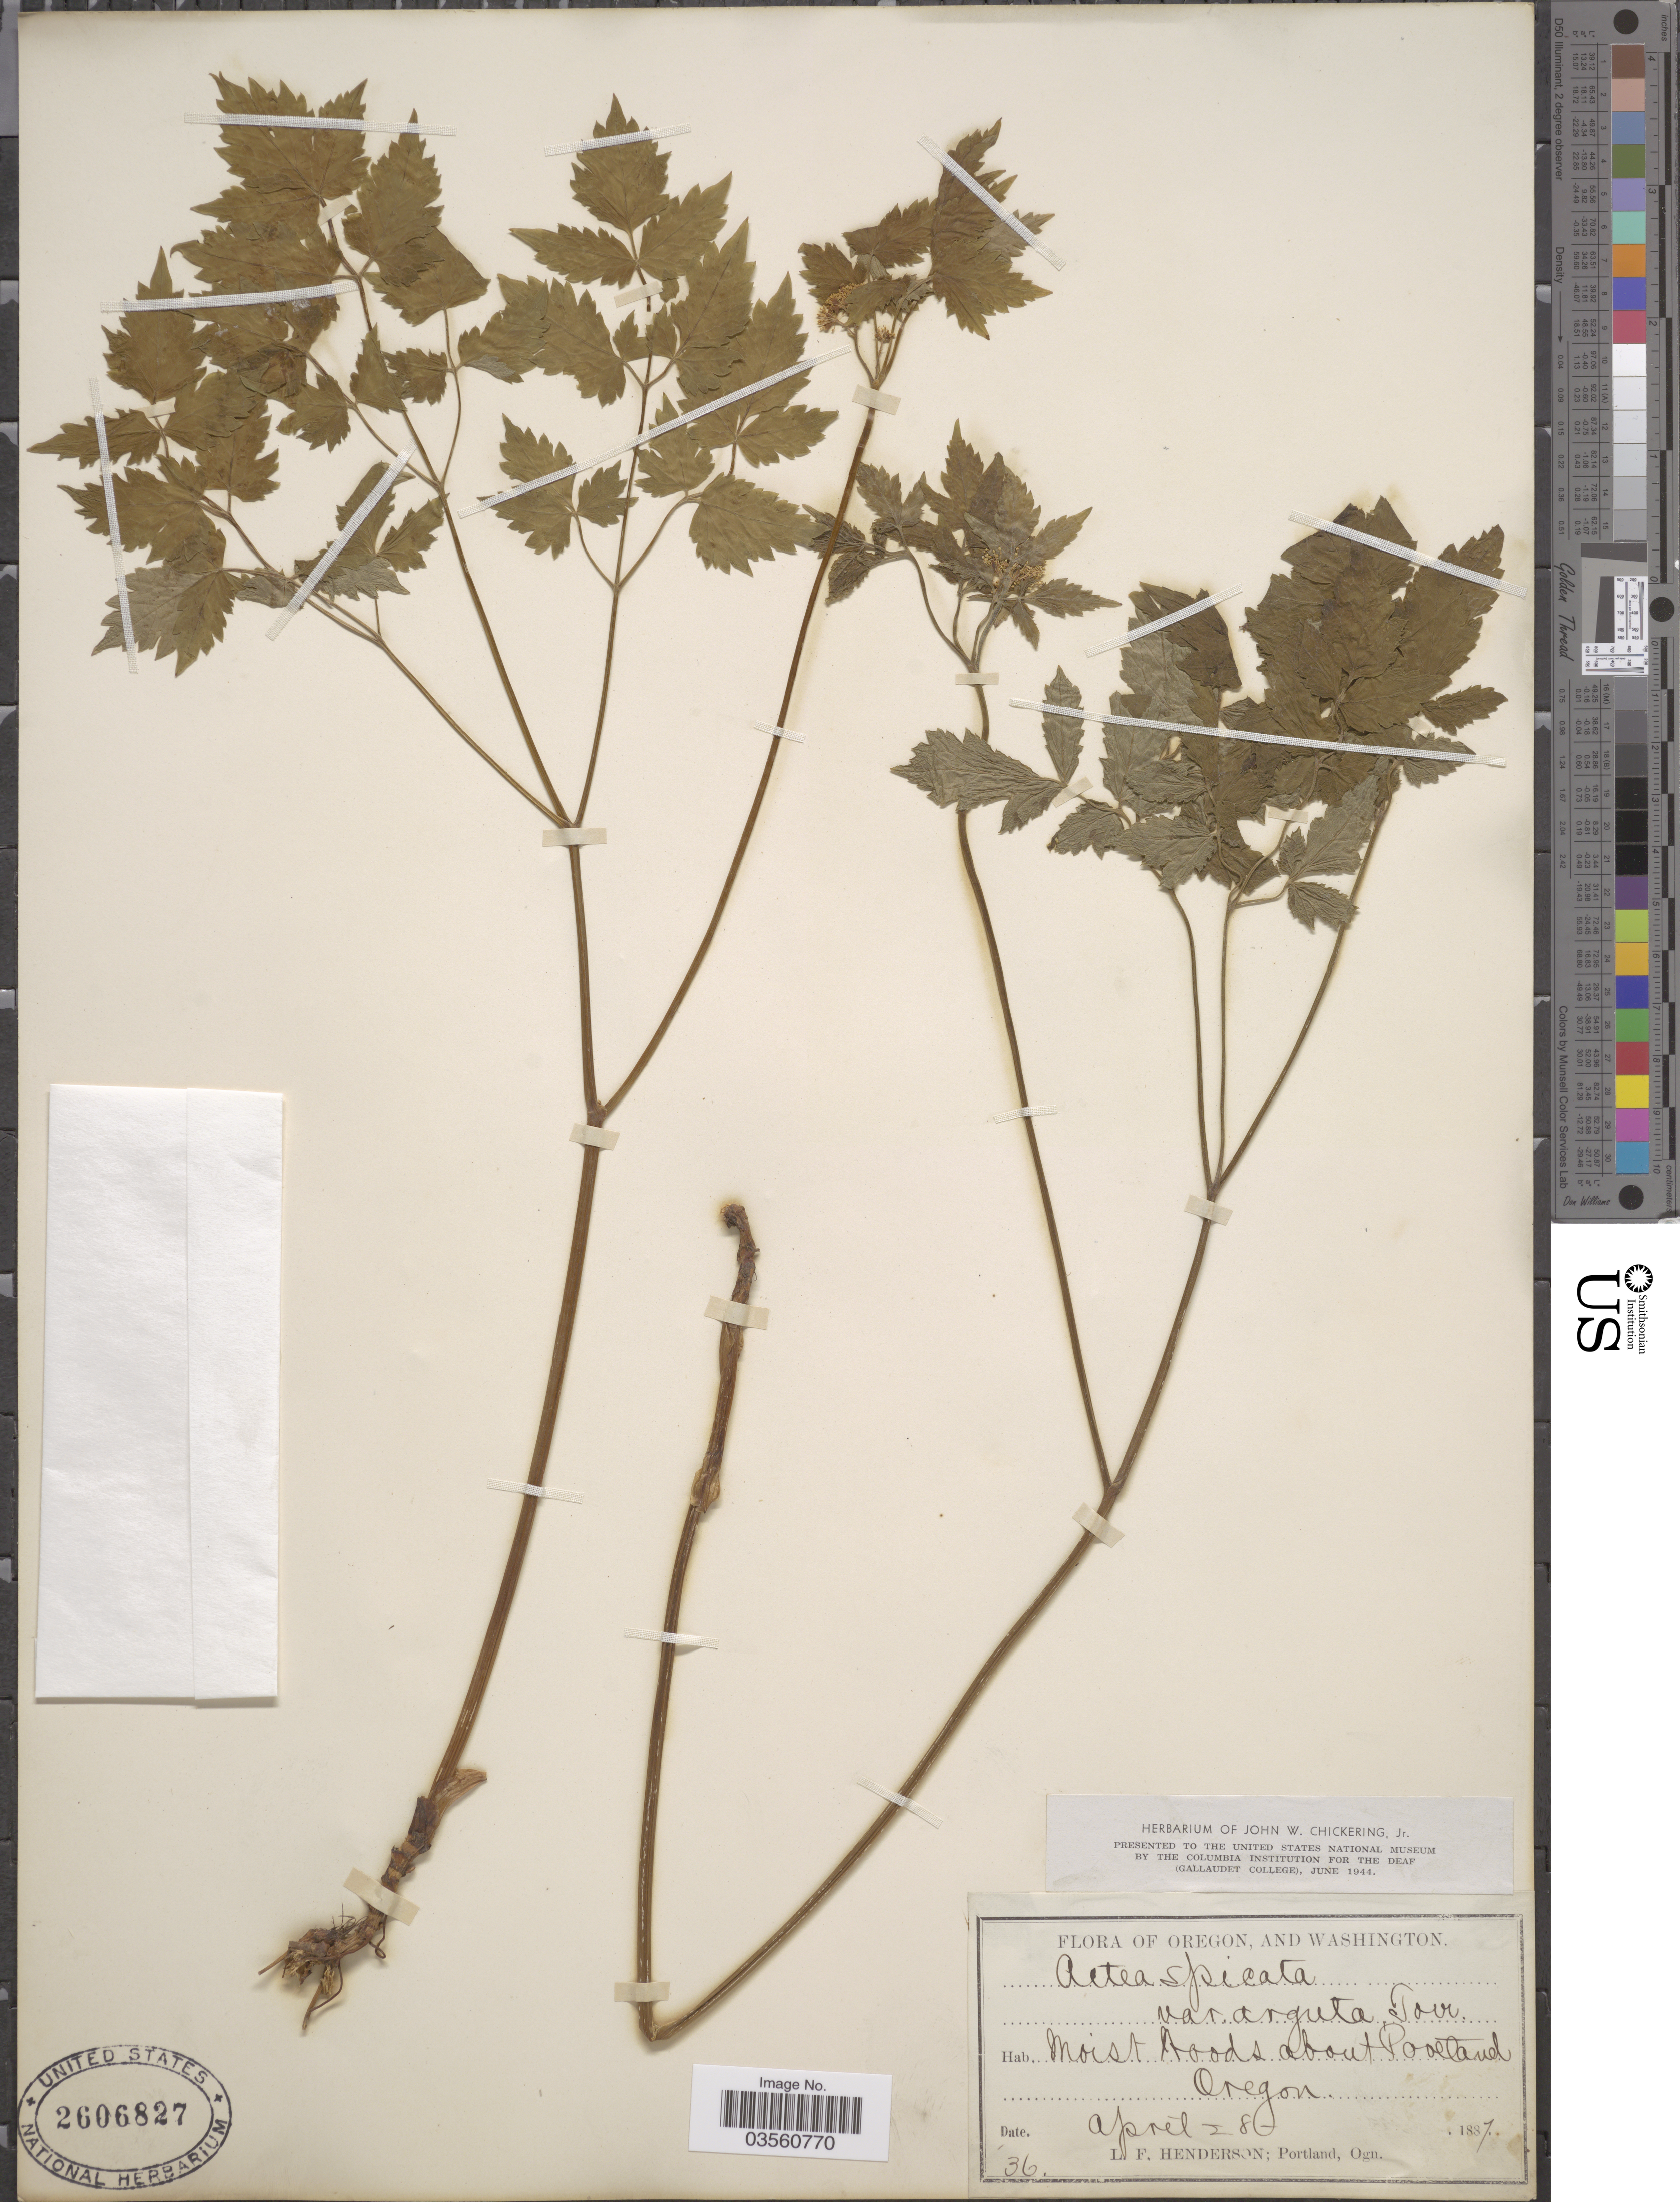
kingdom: Plantae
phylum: Tracheophyta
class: Magnoliopsida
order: Ranunculales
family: Ranunculaceae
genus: Actaea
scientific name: Actaea spicata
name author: L.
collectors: L. Henderson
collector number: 36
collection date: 1887-04-28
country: United States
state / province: Oregon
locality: About Portland.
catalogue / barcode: US 2606827